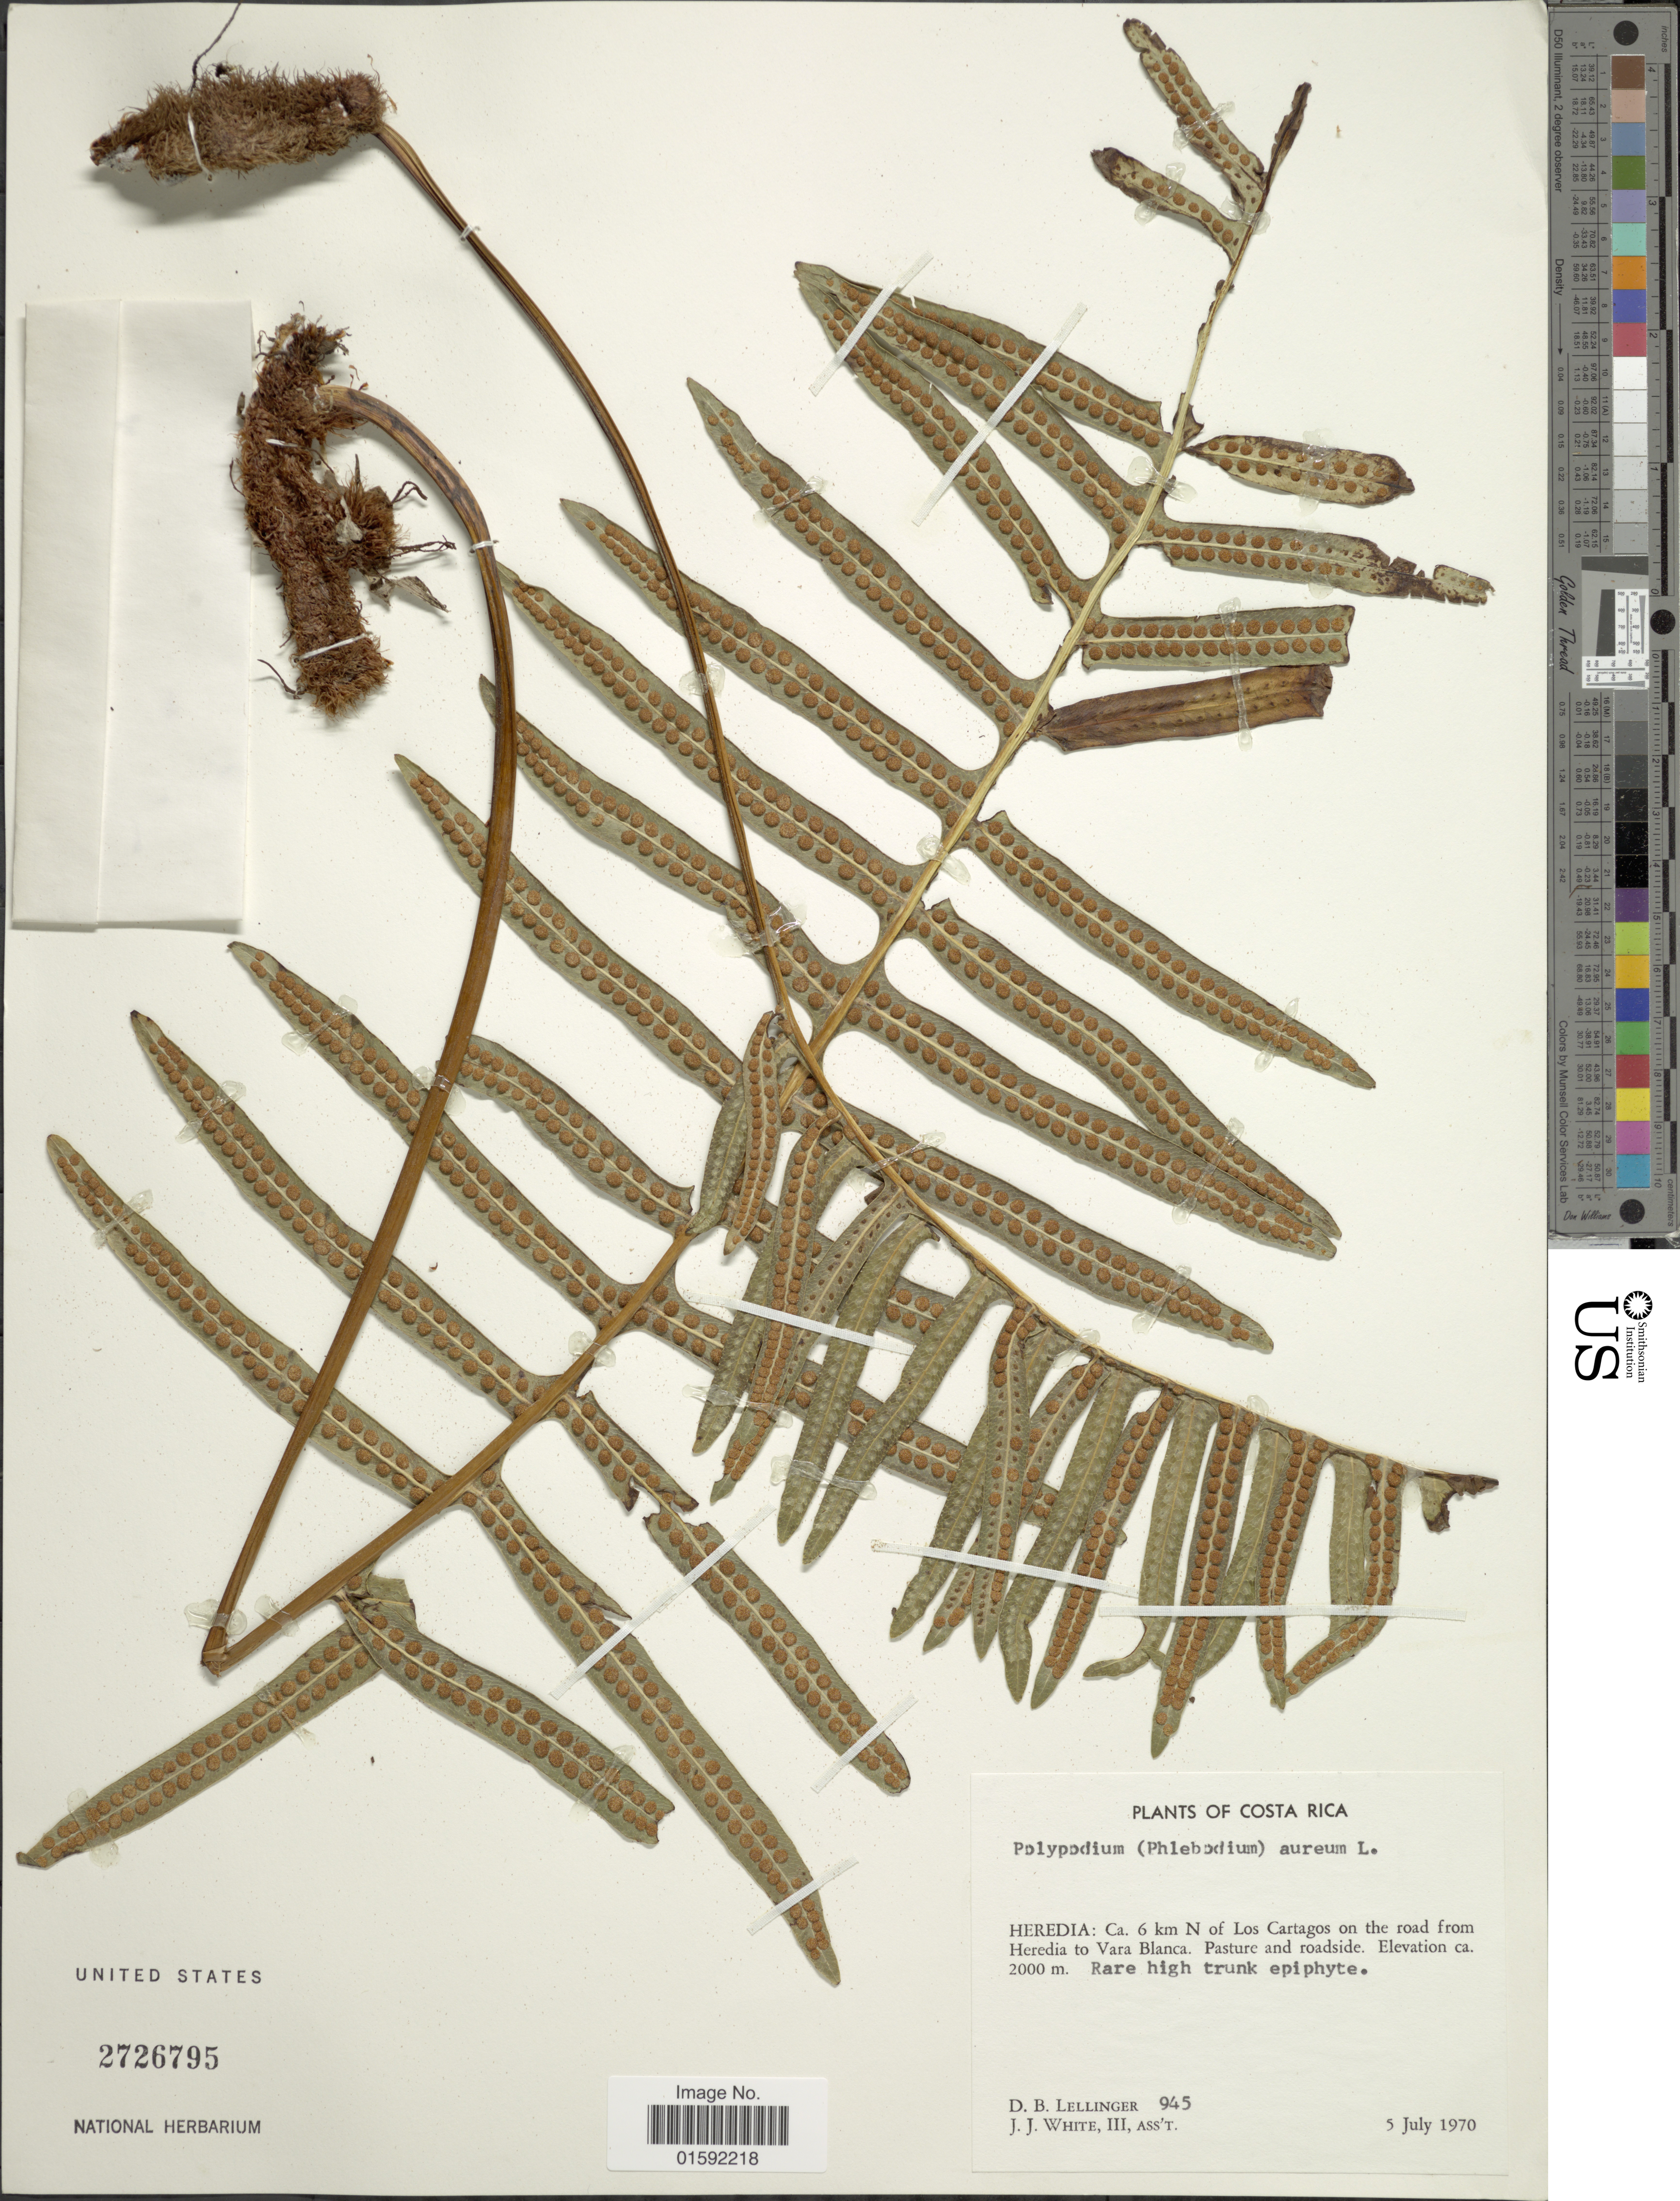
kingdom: Plantae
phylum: Tracheophyta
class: Polypodiopsida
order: Polypodiales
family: Polypodiaceae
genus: Phlebodium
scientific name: Phlebodium pseudoaureum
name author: (Cav.) Lellinger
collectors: D. B. Lellinger & J. J. White III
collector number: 945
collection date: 1970-07-05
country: Costa Rica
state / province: Heredia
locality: Ca. 6 km N of Los Cartagos on the road from Heredia to Vara Blanca, Pasture and roadside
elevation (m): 2000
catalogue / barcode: US 2726795